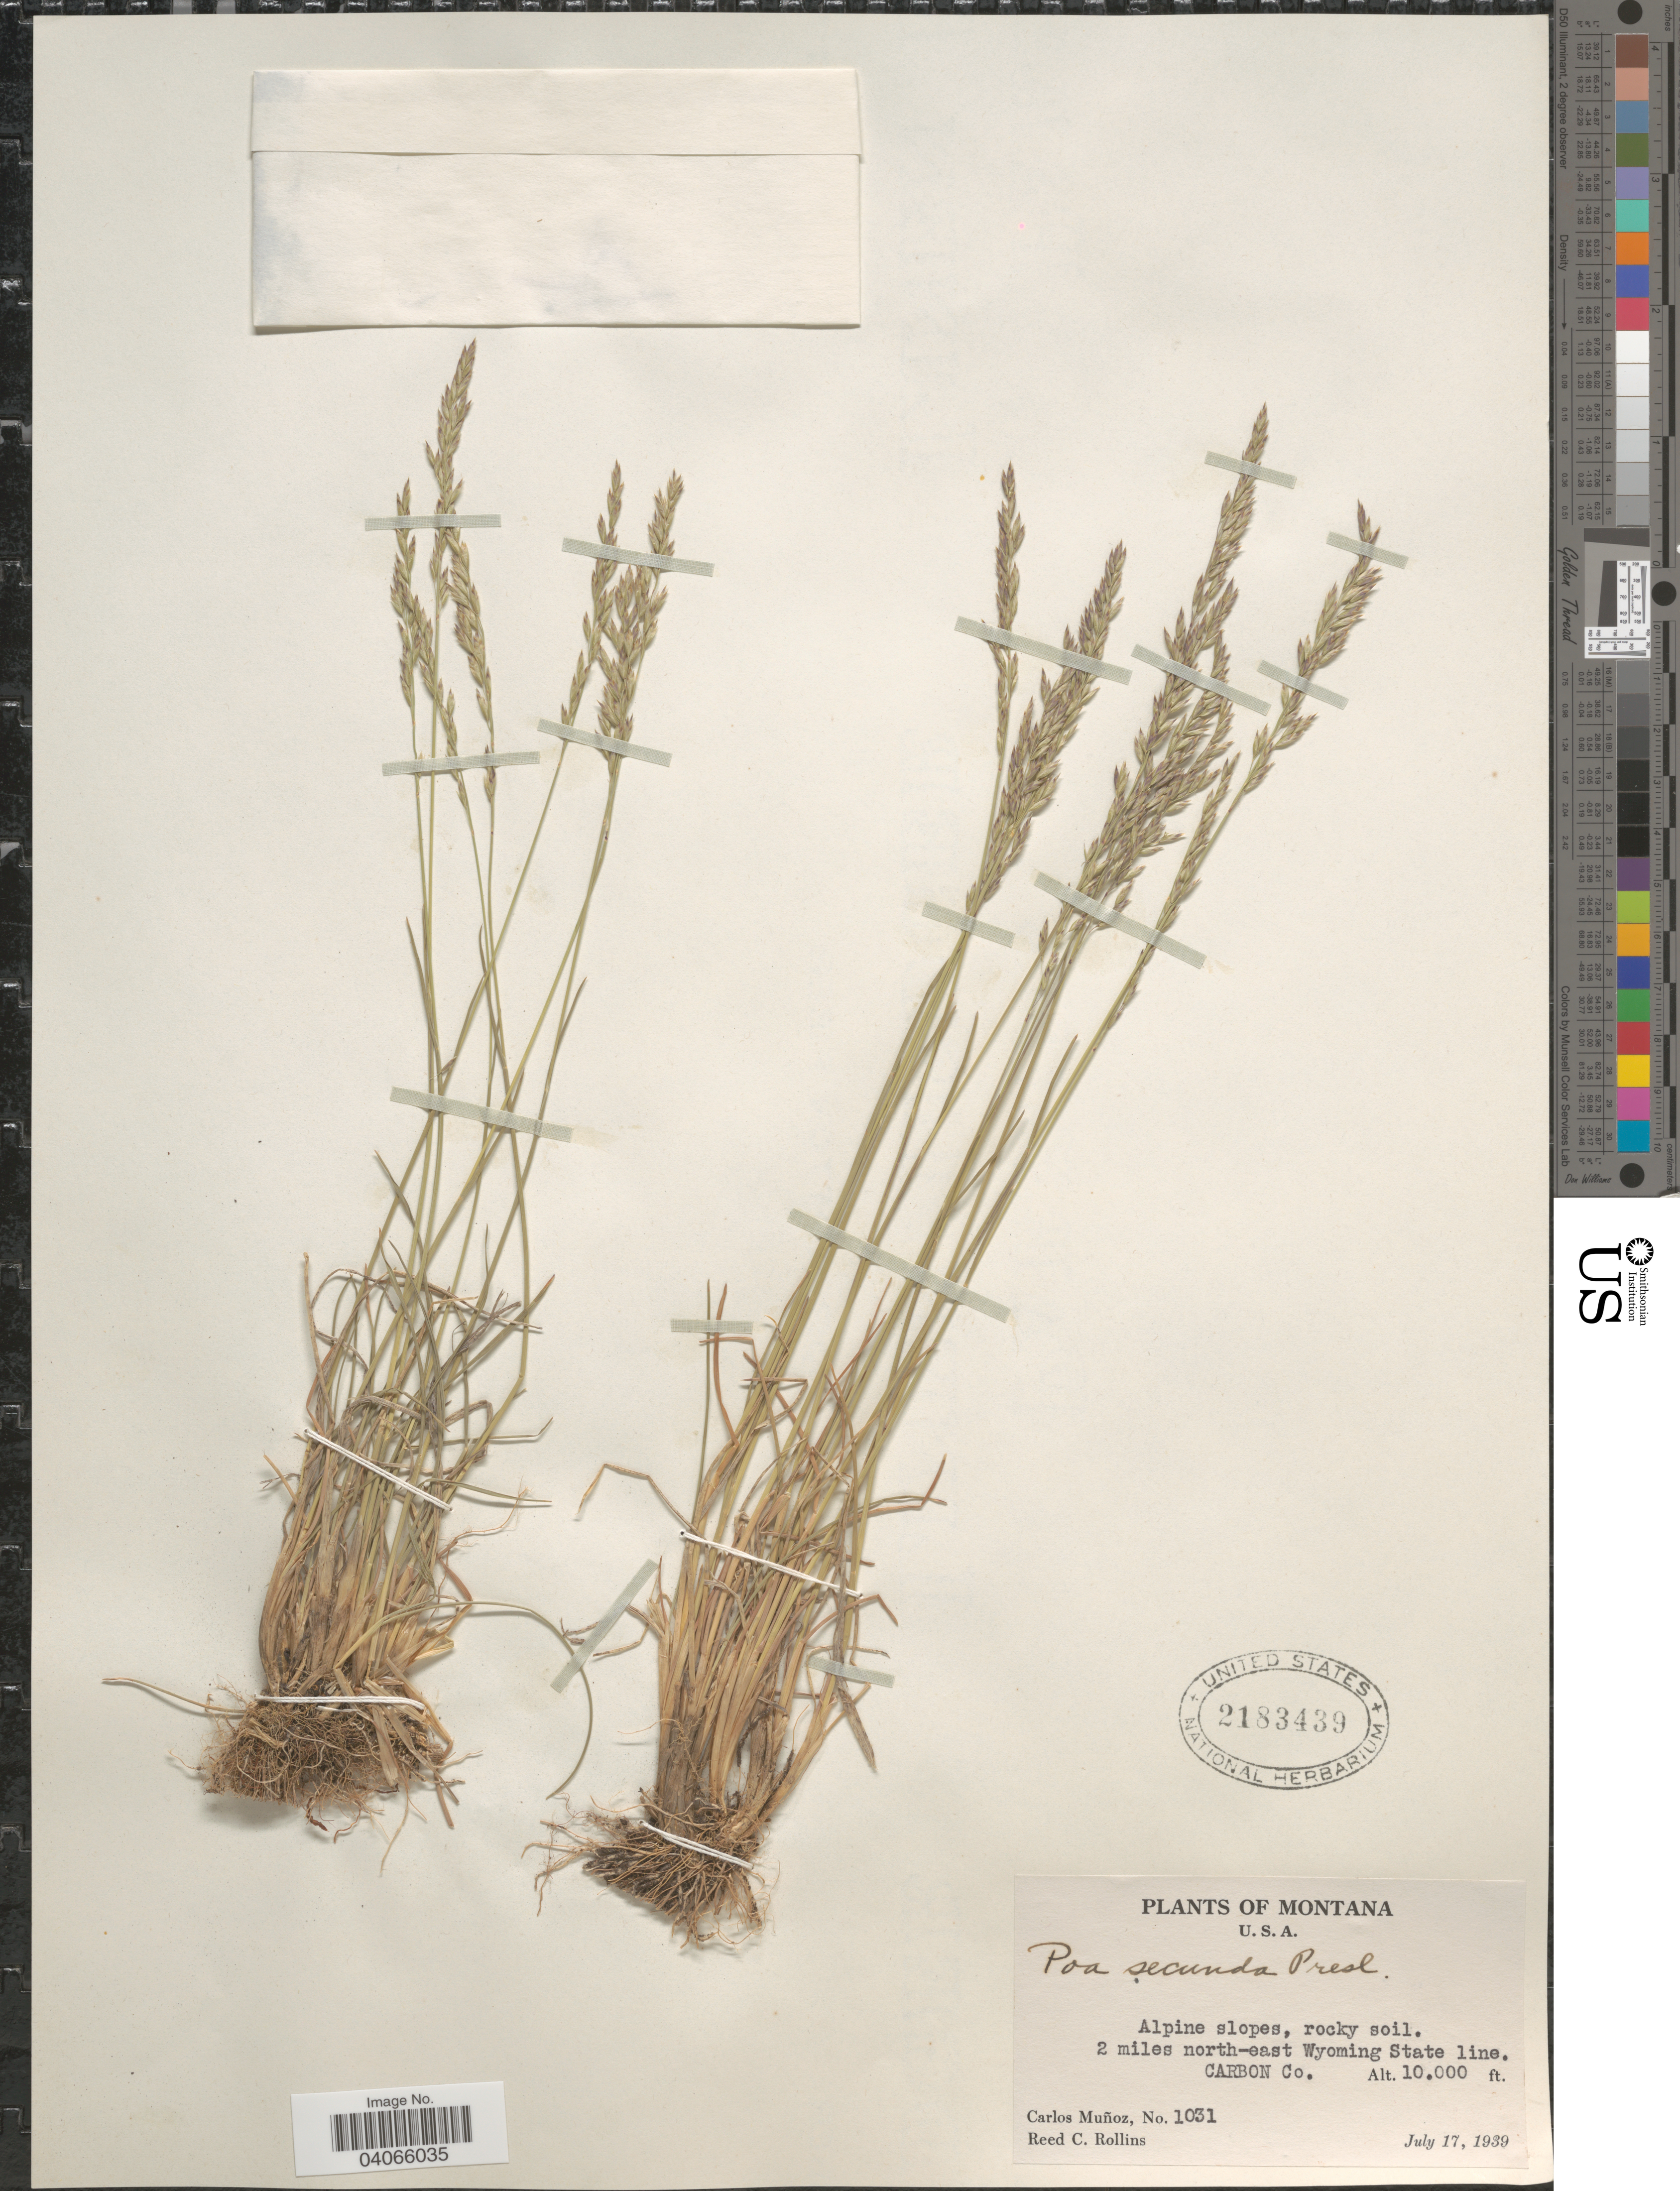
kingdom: Plantae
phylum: Tracheophyta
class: Liliopsida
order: Poales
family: Poaceae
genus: Poa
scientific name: Poa secunda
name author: J. Presl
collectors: C. Muñoz & R. C. Rollins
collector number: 1031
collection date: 1939-07-17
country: United States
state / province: Montana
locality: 2 miles north-east Wyoming State line, Carbon Co.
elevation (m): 3048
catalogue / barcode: US 2183439